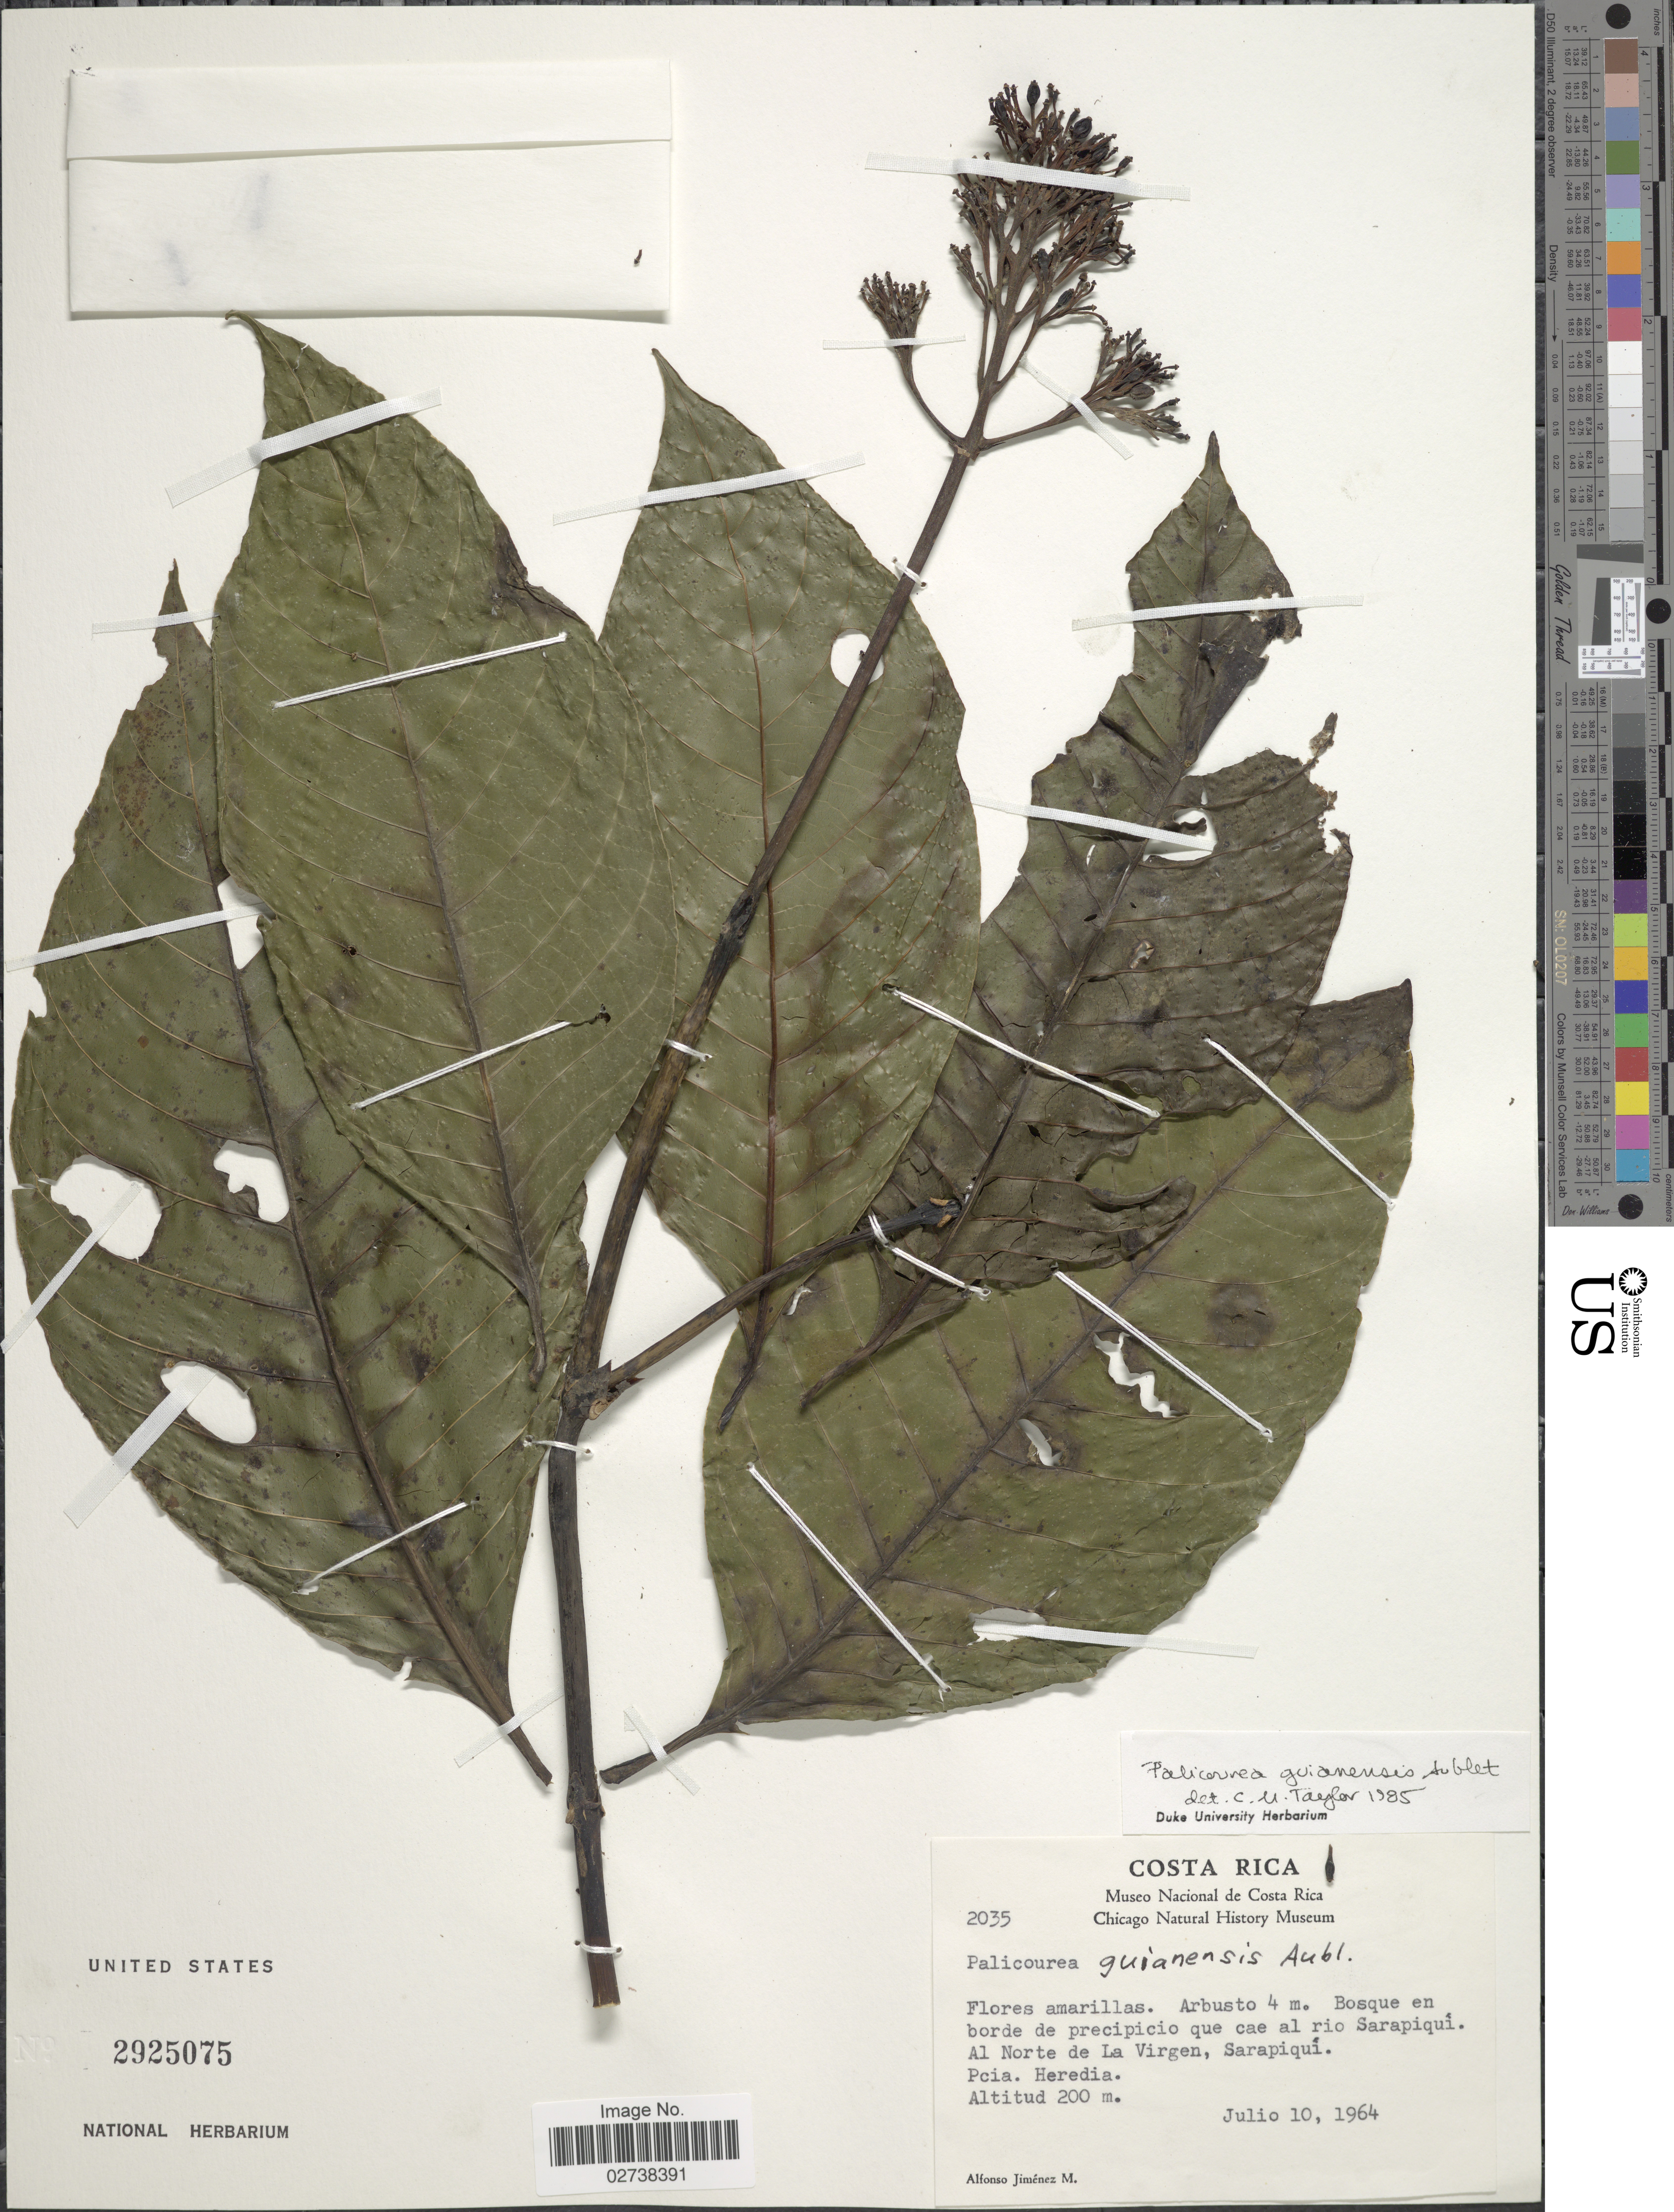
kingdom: Plantae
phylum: Tracheophyta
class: Magnoliopsida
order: Gentianales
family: Rubiaceae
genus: Palicourea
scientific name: Palicourea guianensis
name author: Aubl.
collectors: A. Jimenez M.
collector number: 2035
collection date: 1964-07-10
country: Costa Rica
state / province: Heredia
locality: Bosque en borde de precipicio que cae al rio Sarapiqui. Al Norte de La Virgen, Sarapiqui. Pcia. Heredia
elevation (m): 200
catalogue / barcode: US 2925075